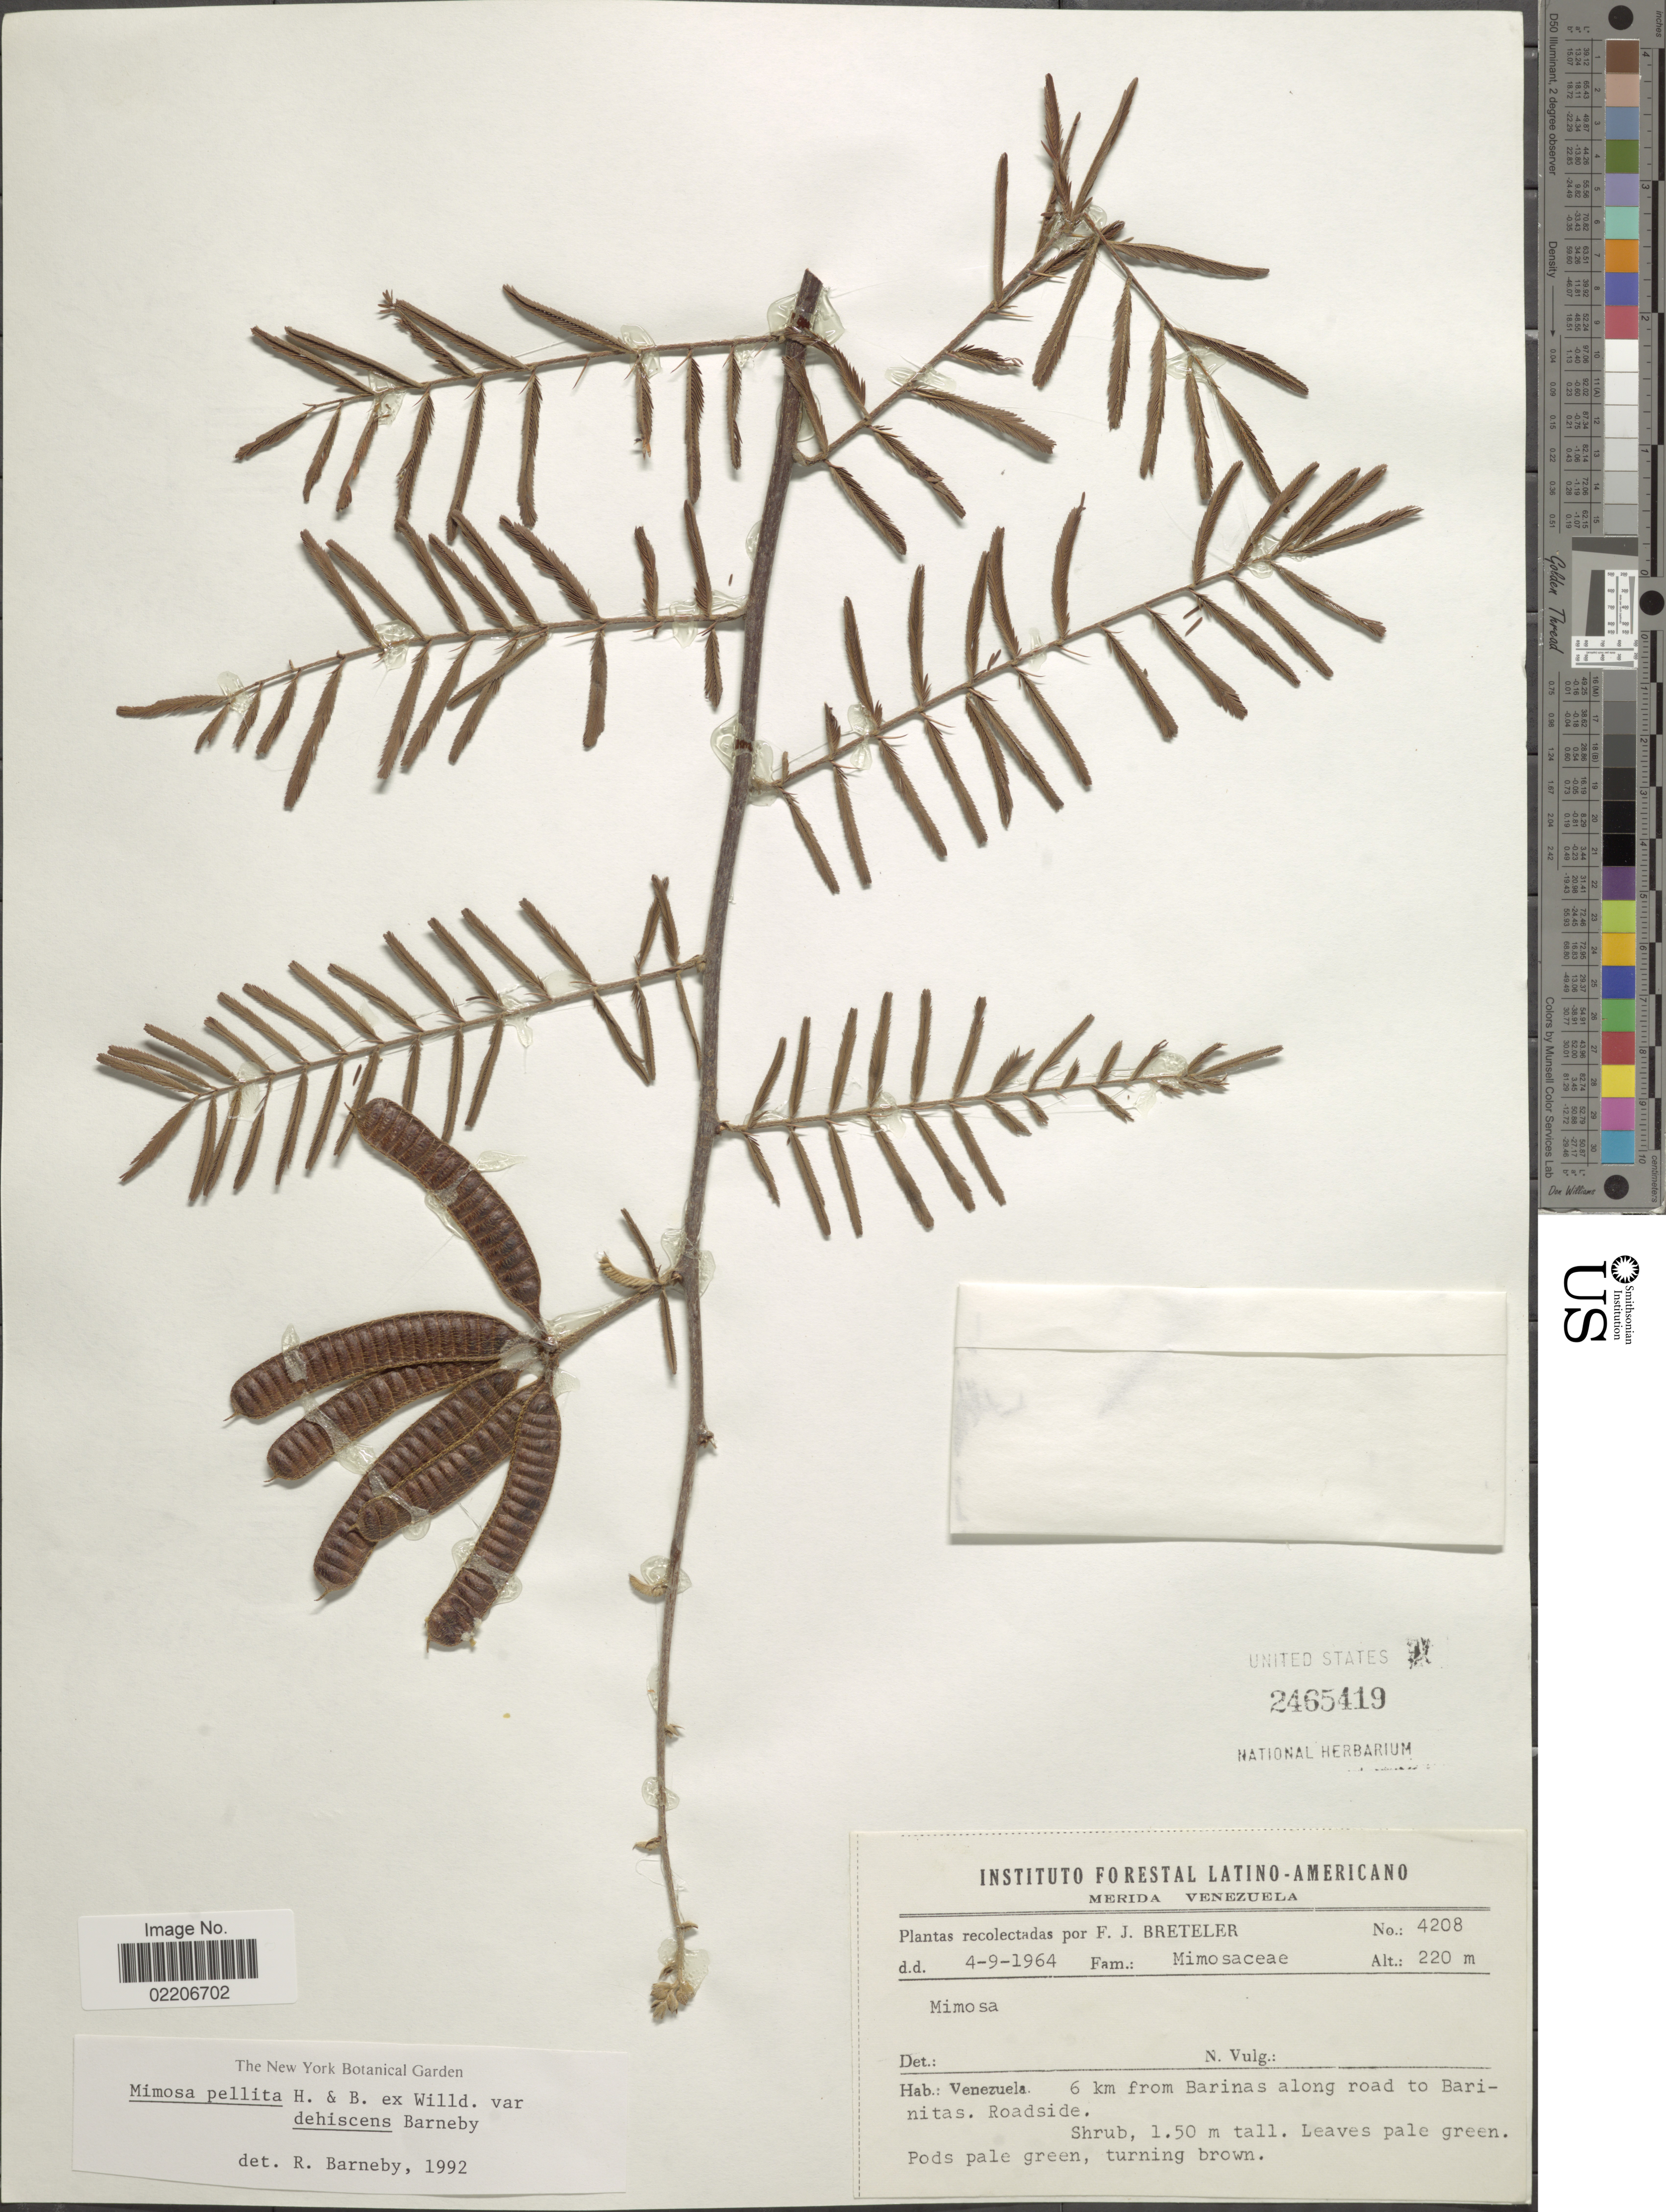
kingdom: Plantae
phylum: Tracheophyta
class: Magnoliopsida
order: Fabales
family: Fabaceae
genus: Mimosa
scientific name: Mimosa pellita var. dehiscens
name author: Barneby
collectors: F. J. Breteler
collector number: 4208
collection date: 1964-09-04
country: Venezuela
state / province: Barinas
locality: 6 km from Barinas along road to Barinitas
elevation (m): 220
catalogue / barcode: US 2465419